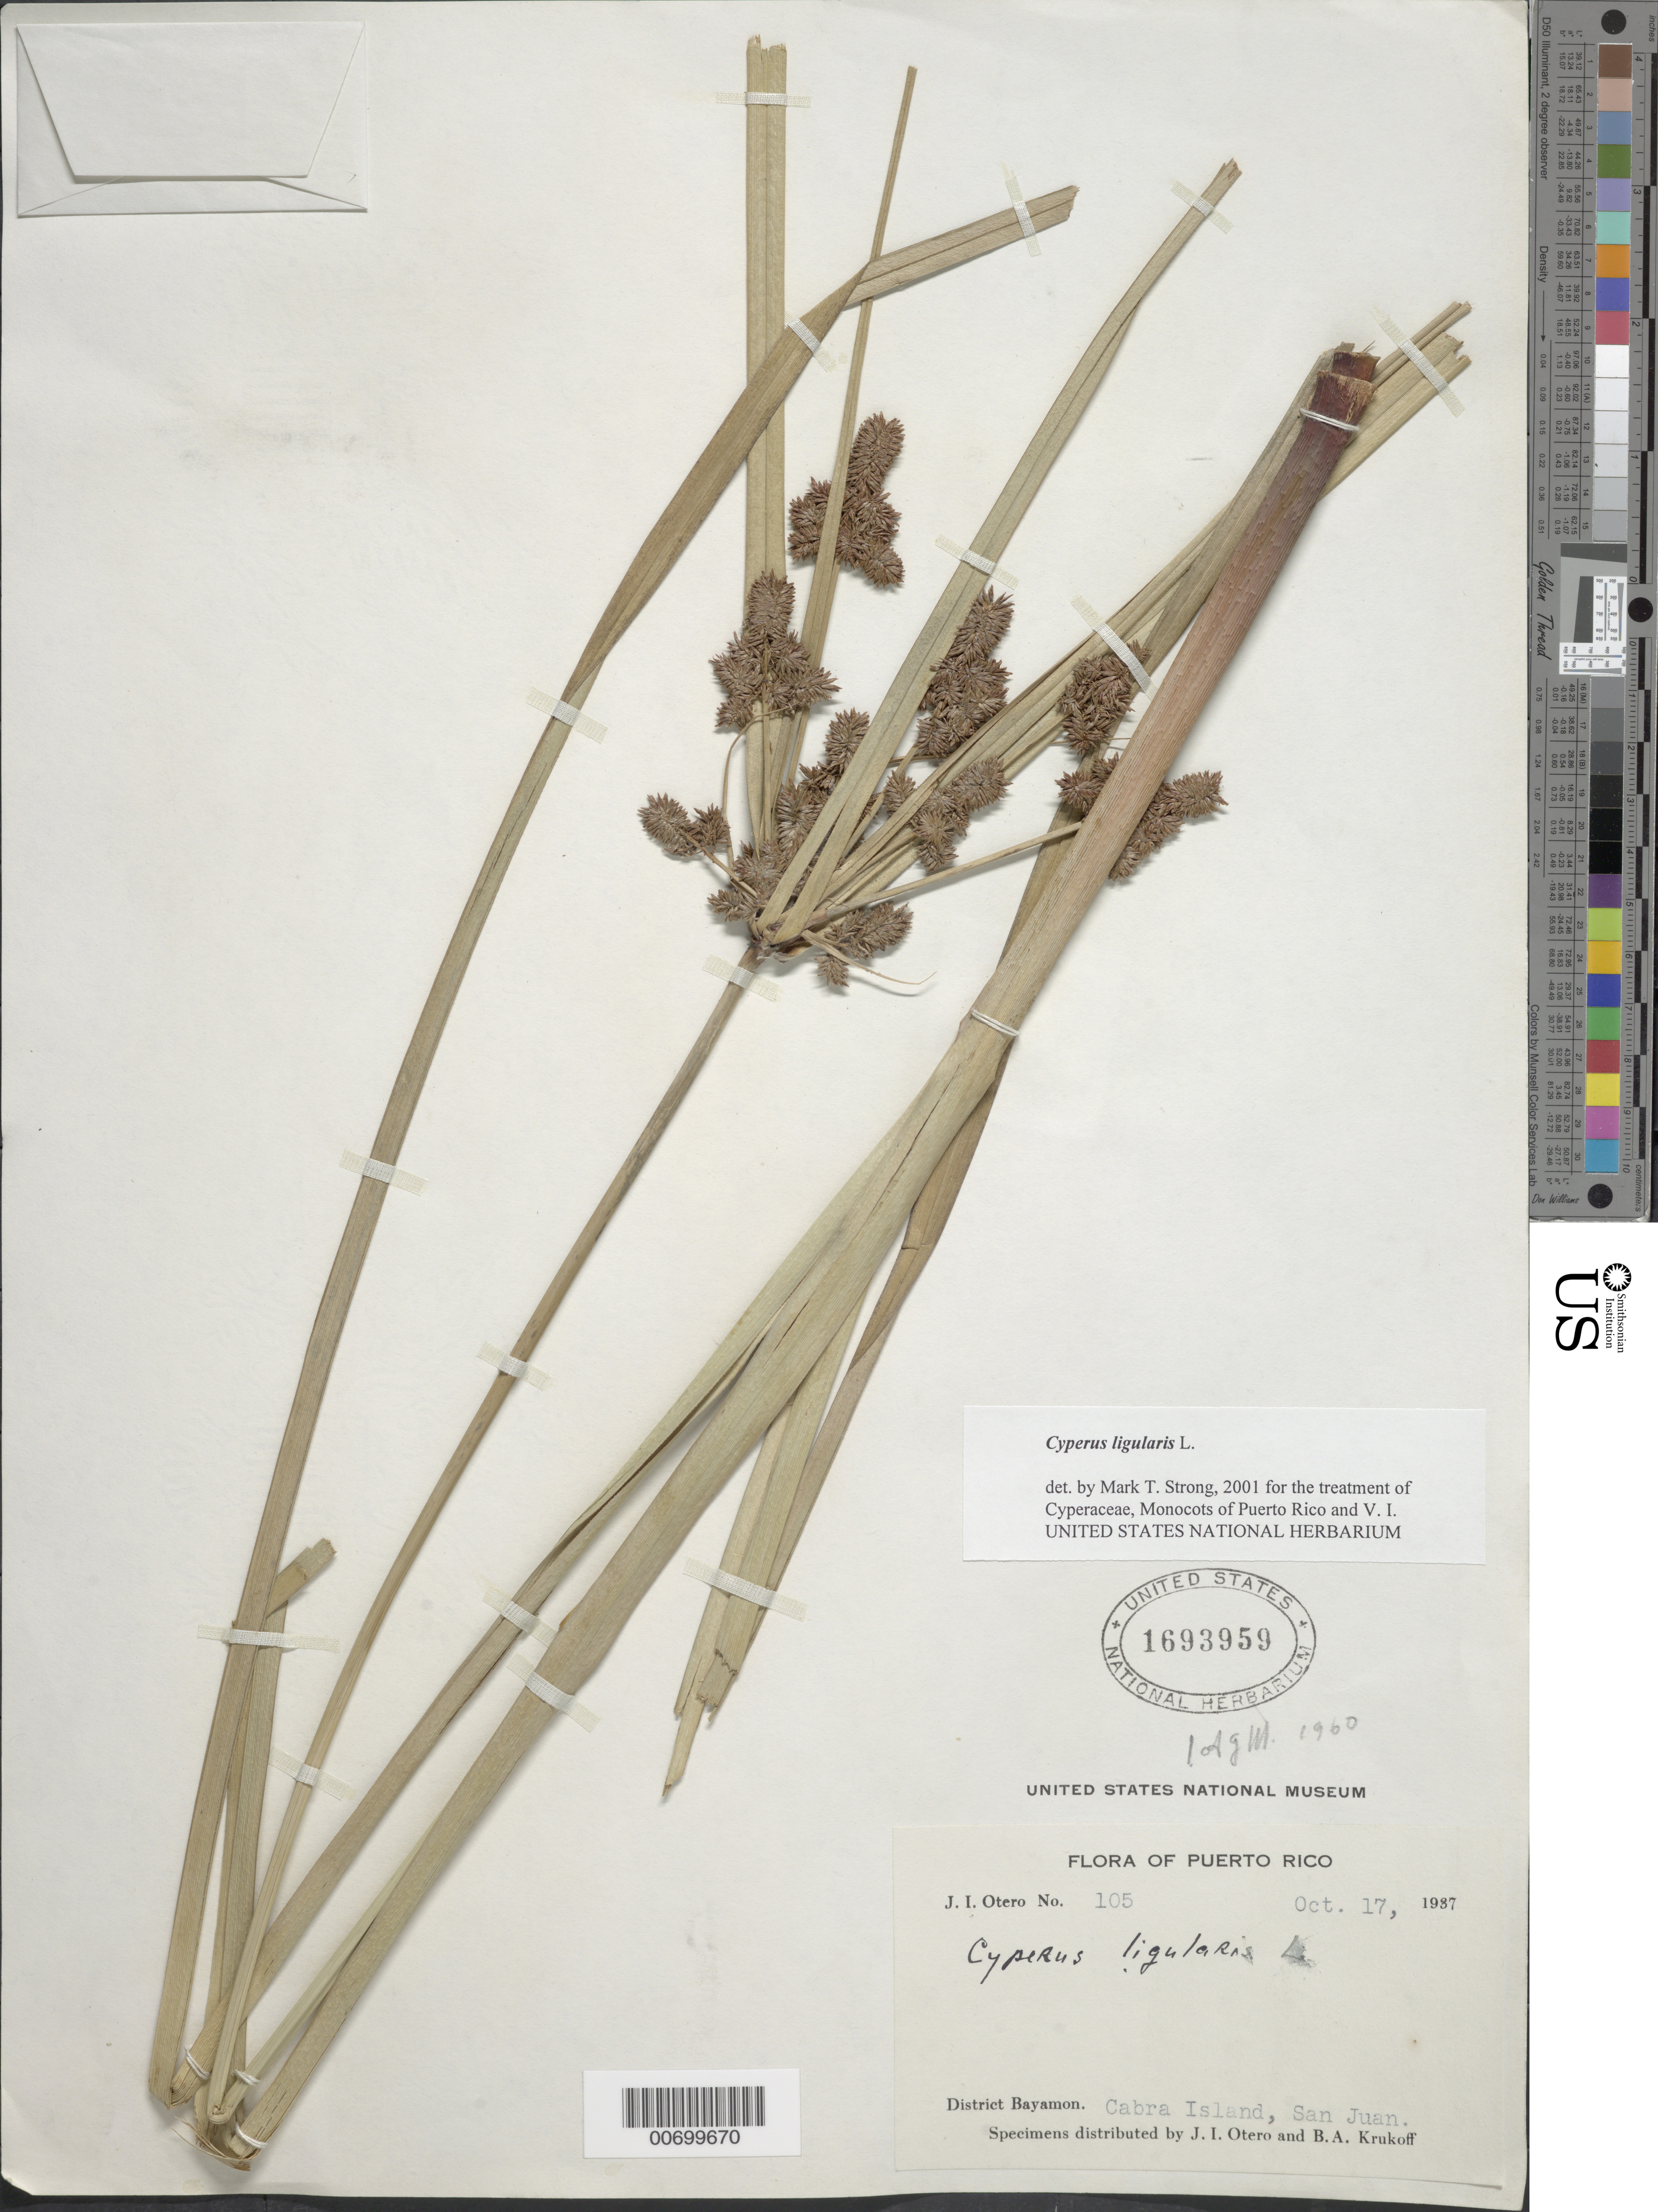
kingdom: Plantae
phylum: Tracheophyta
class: Liliopsida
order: Poales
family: Cyperaceae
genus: Cyperus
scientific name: Cyperus ligularis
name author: L.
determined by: Strong, M. T., (US), Smithsonian Institution - National Museum of Natural History (UNITED STATES)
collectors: J. Otero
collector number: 105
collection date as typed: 17 Oct 1937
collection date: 1937-10-17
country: Puerto Rico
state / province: Bayamón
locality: Bayamón: Cabra Island, San Juan.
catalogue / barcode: US 1693959